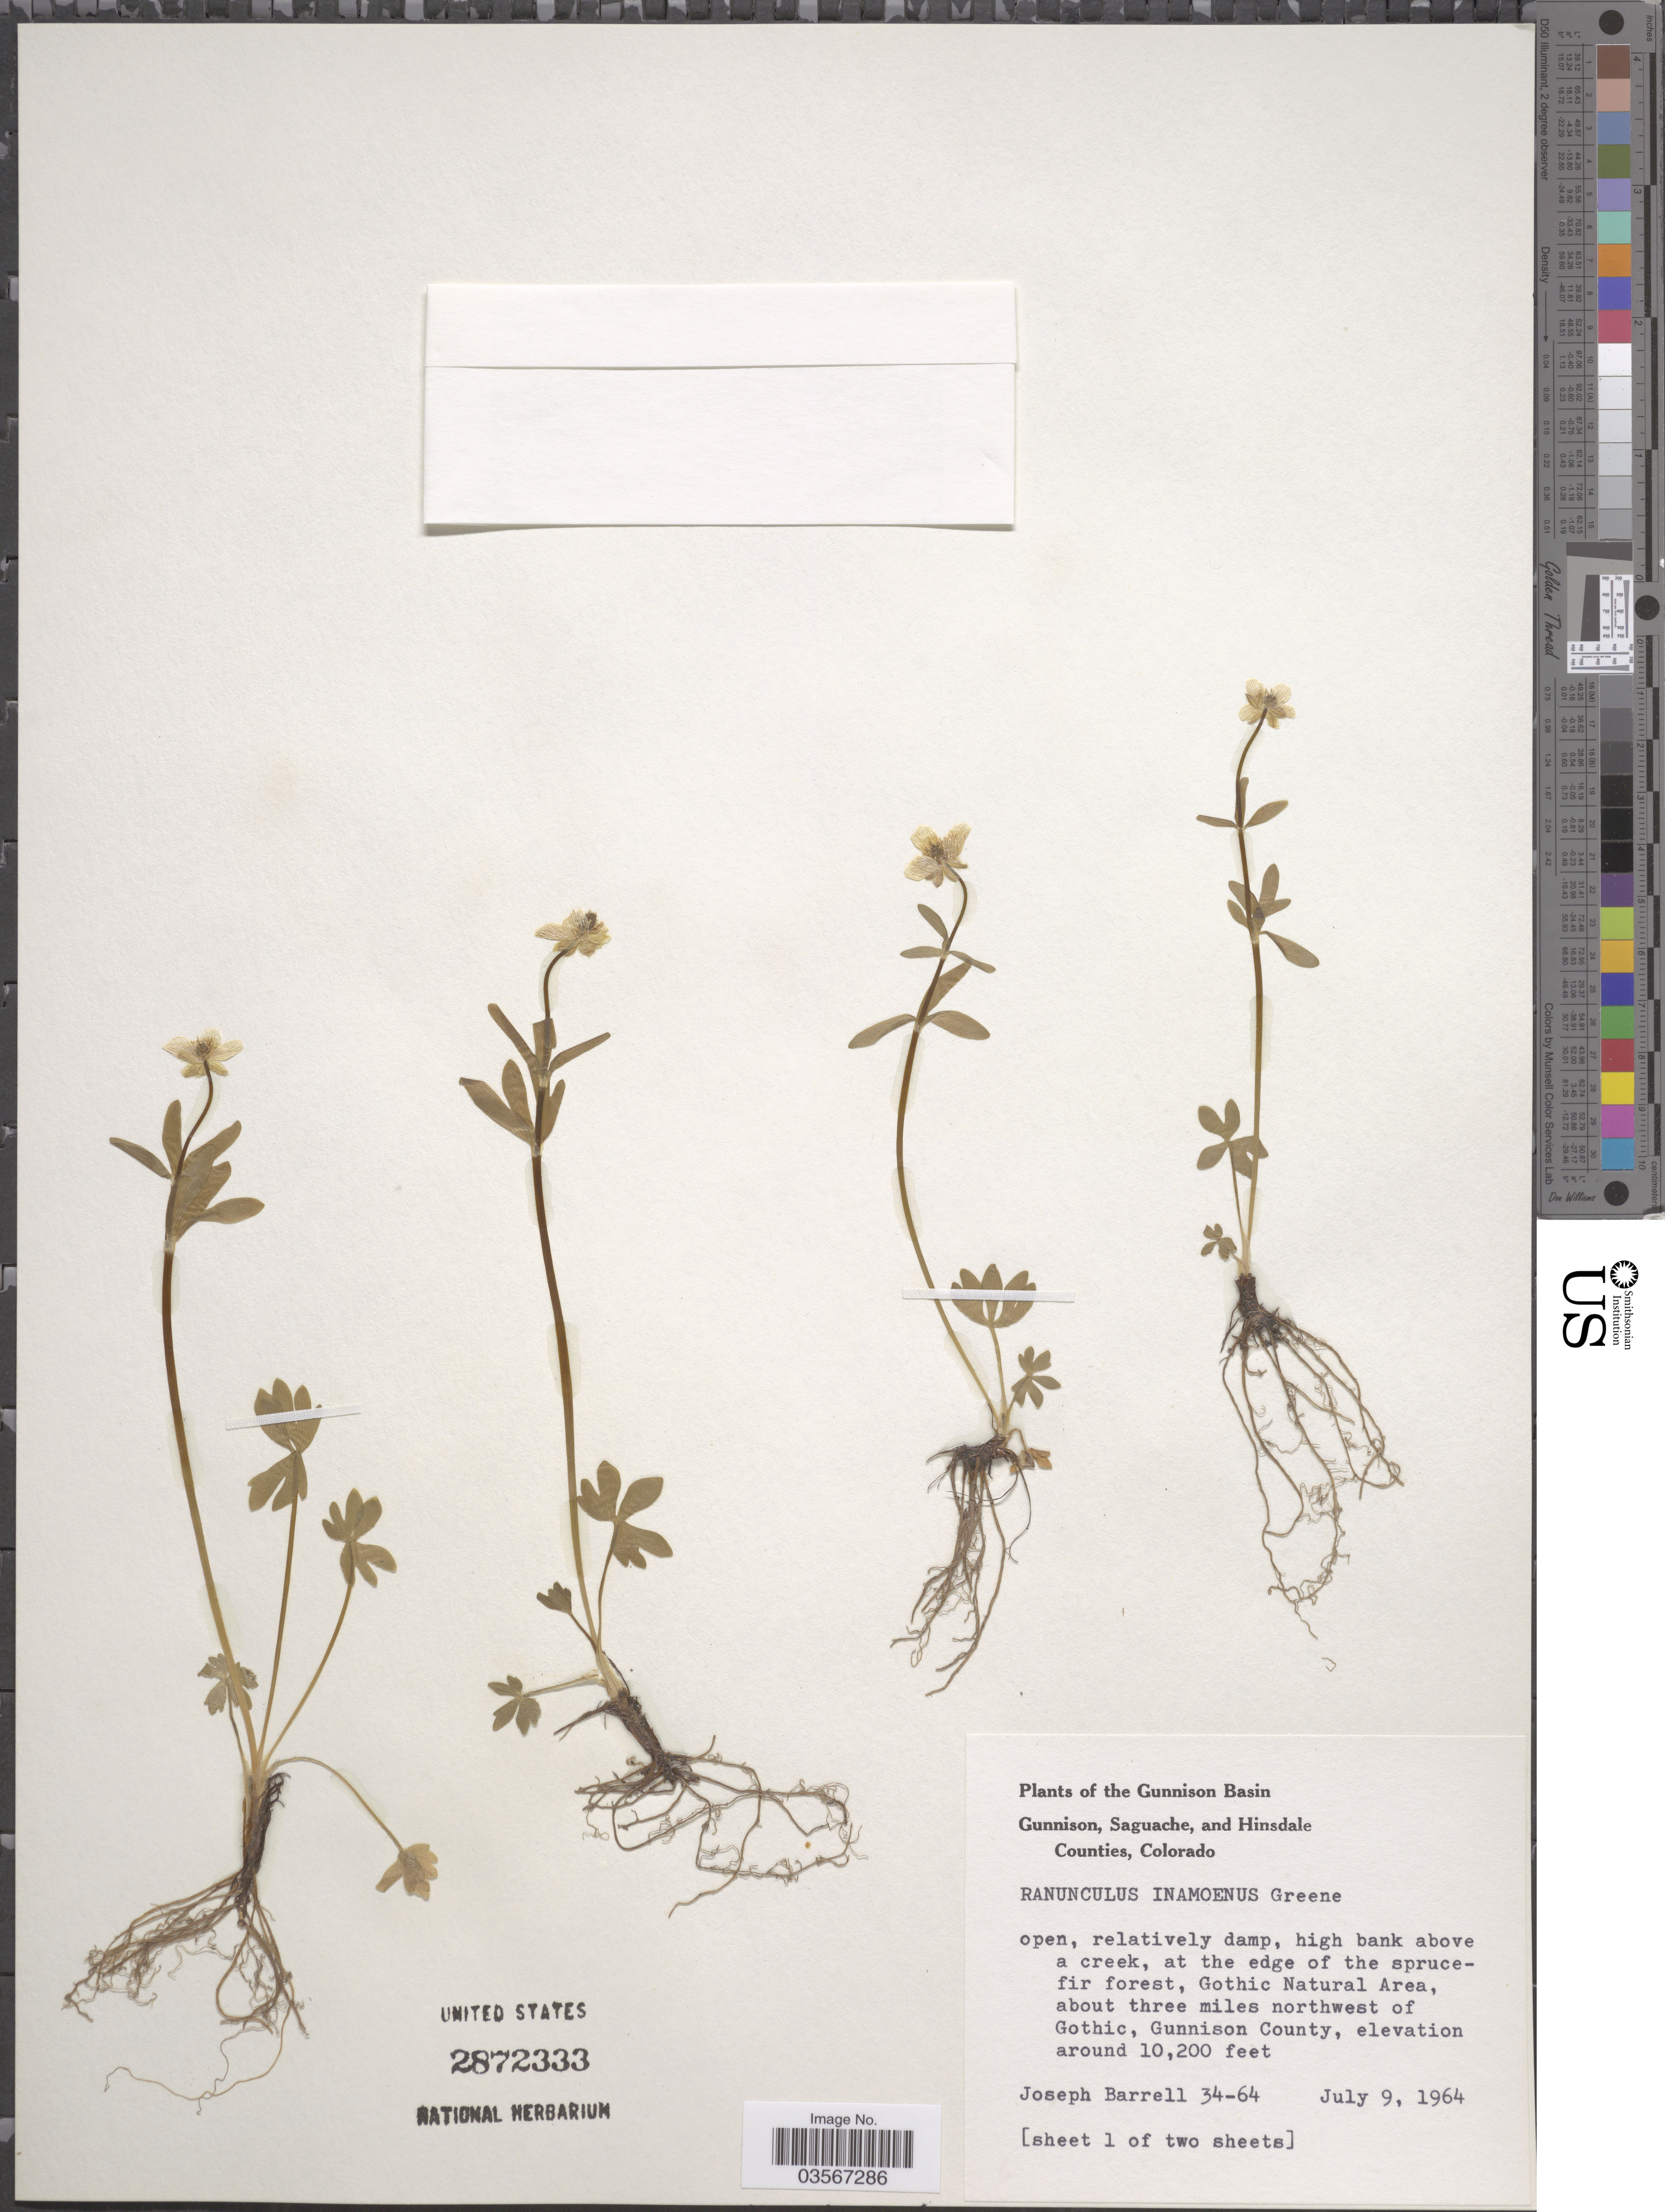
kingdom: Plantae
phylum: Tracheophyta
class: Magnoliopsida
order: Ranunculales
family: Ranunculaceae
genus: Ranunculus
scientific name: Ranunculus inamoenus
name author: Greene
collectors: J. Barrell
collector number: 34-64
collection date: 1964-07-09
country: United States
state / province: Colorado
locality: The Gunnison Basin. Gothic Natural Area, about three miles northwest of Gothic, Gunnison County.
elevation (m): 3109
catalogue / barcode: US 2872333